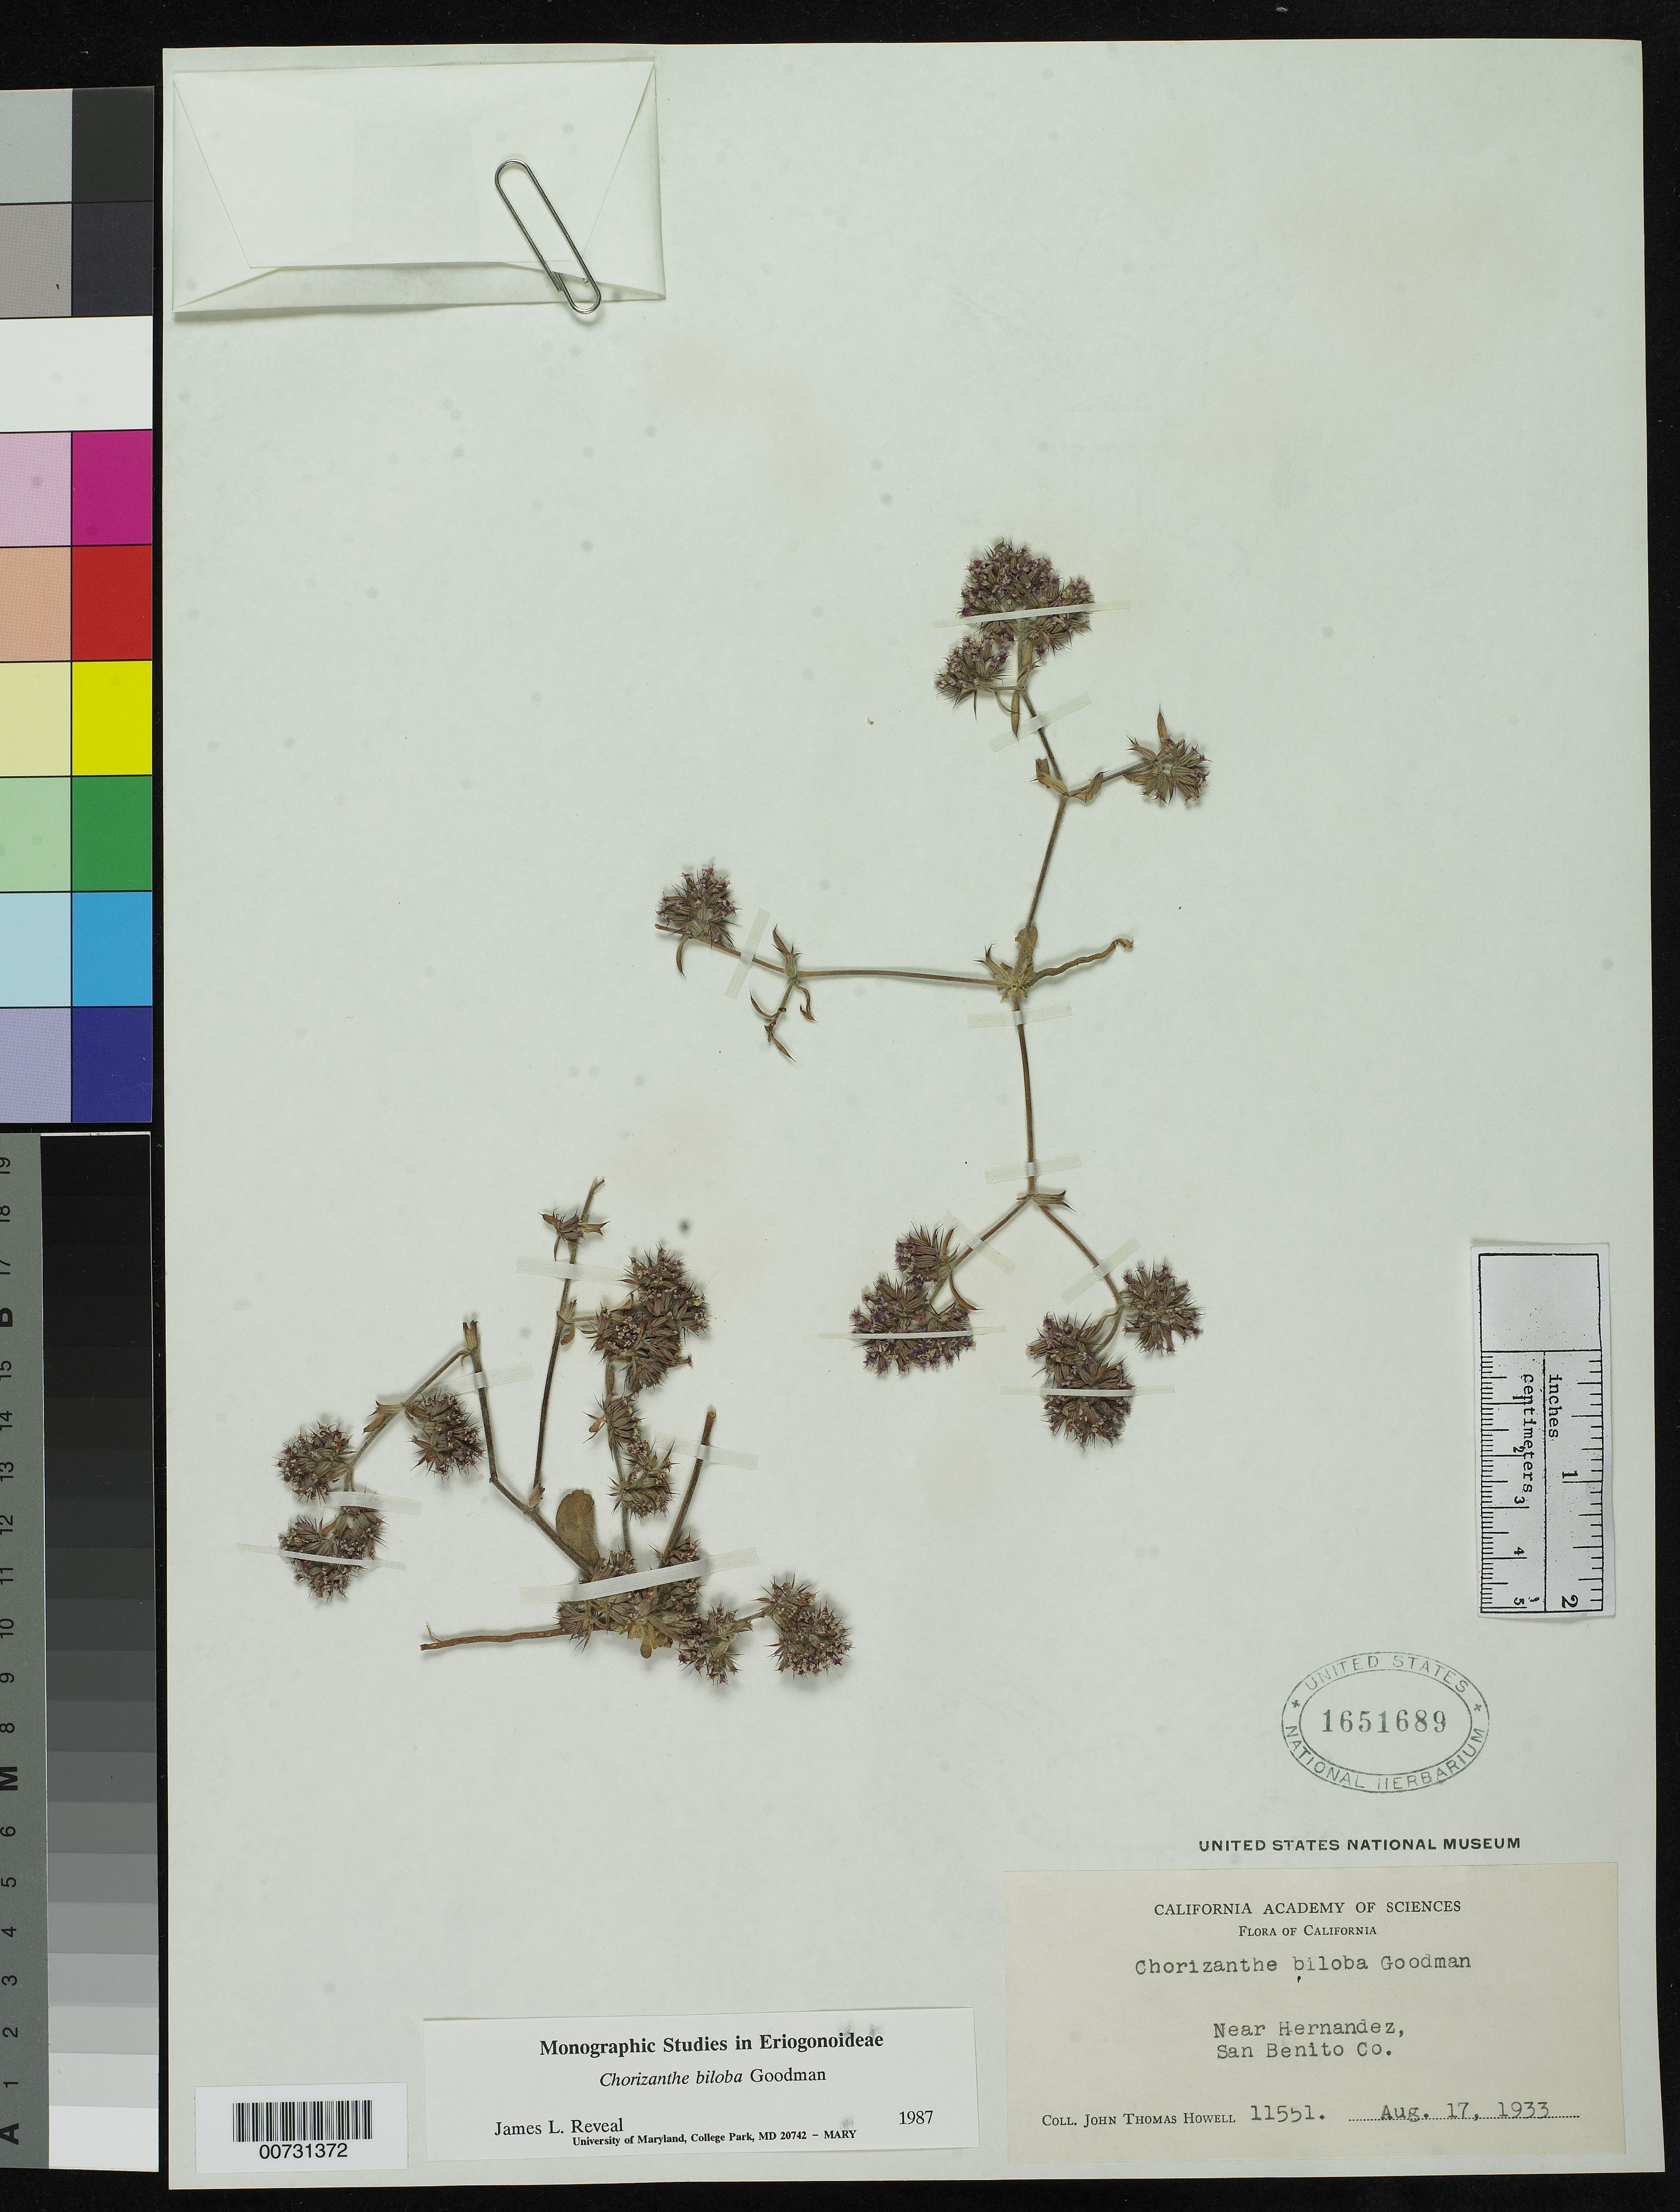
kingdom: Plantae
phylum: Tracheophyta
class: Magnoliopsida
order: Caryophyllales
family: Polygonaceae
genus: Chorizanthe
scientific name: Chorizanthe biloba var. immemora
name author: Reveal & Hardham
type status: Isotype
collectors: J. T. Howell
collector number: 11551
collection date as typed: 17 Aug 1933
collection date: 1933-08-17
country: United States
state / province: California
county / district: San Benito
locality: Near Hernandez, San Benito Co.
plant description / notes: Holotype at CAS.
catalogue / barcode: US 1651689